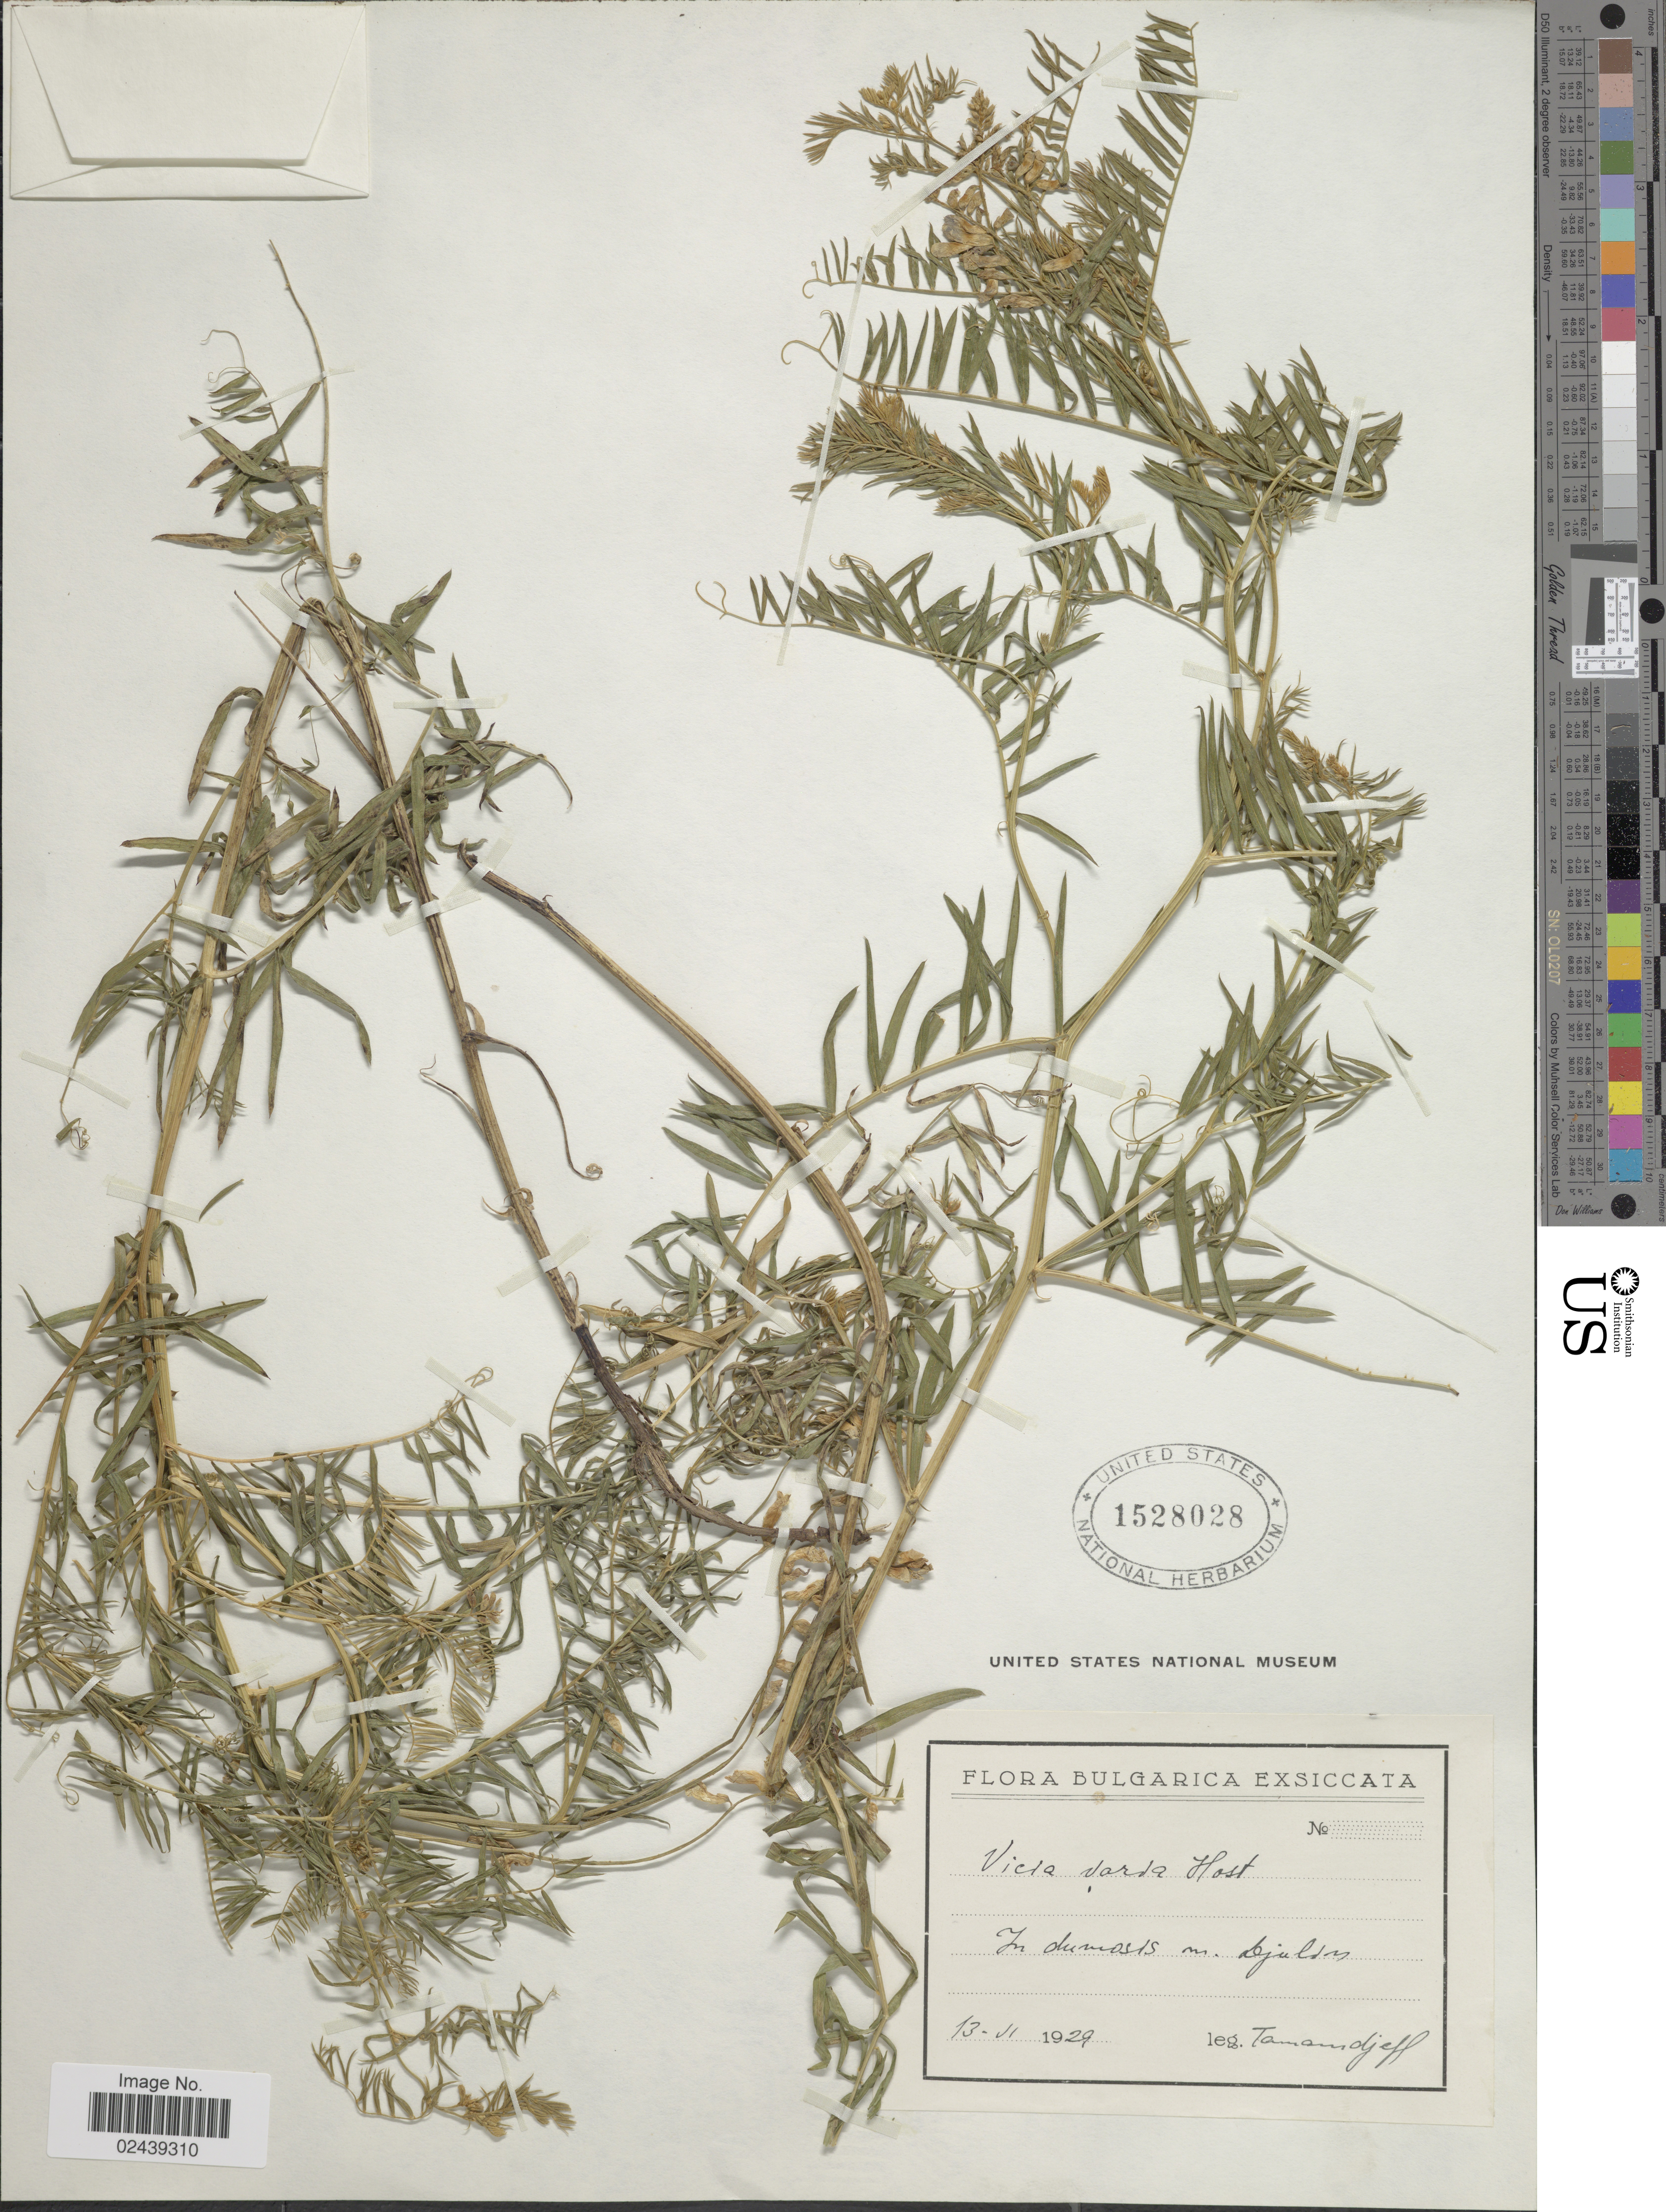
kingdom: Plantae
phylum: Tracheophyta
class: Magnoliopsida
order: Fabales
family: Fabaceae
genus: Vicia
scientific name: Vicia varia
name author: Host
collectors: -. Tamandjeff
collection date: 1929-11-13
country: Bulgaria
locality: Bulgarica. In dumosis m. Ljulin.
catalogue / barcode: US 1528028